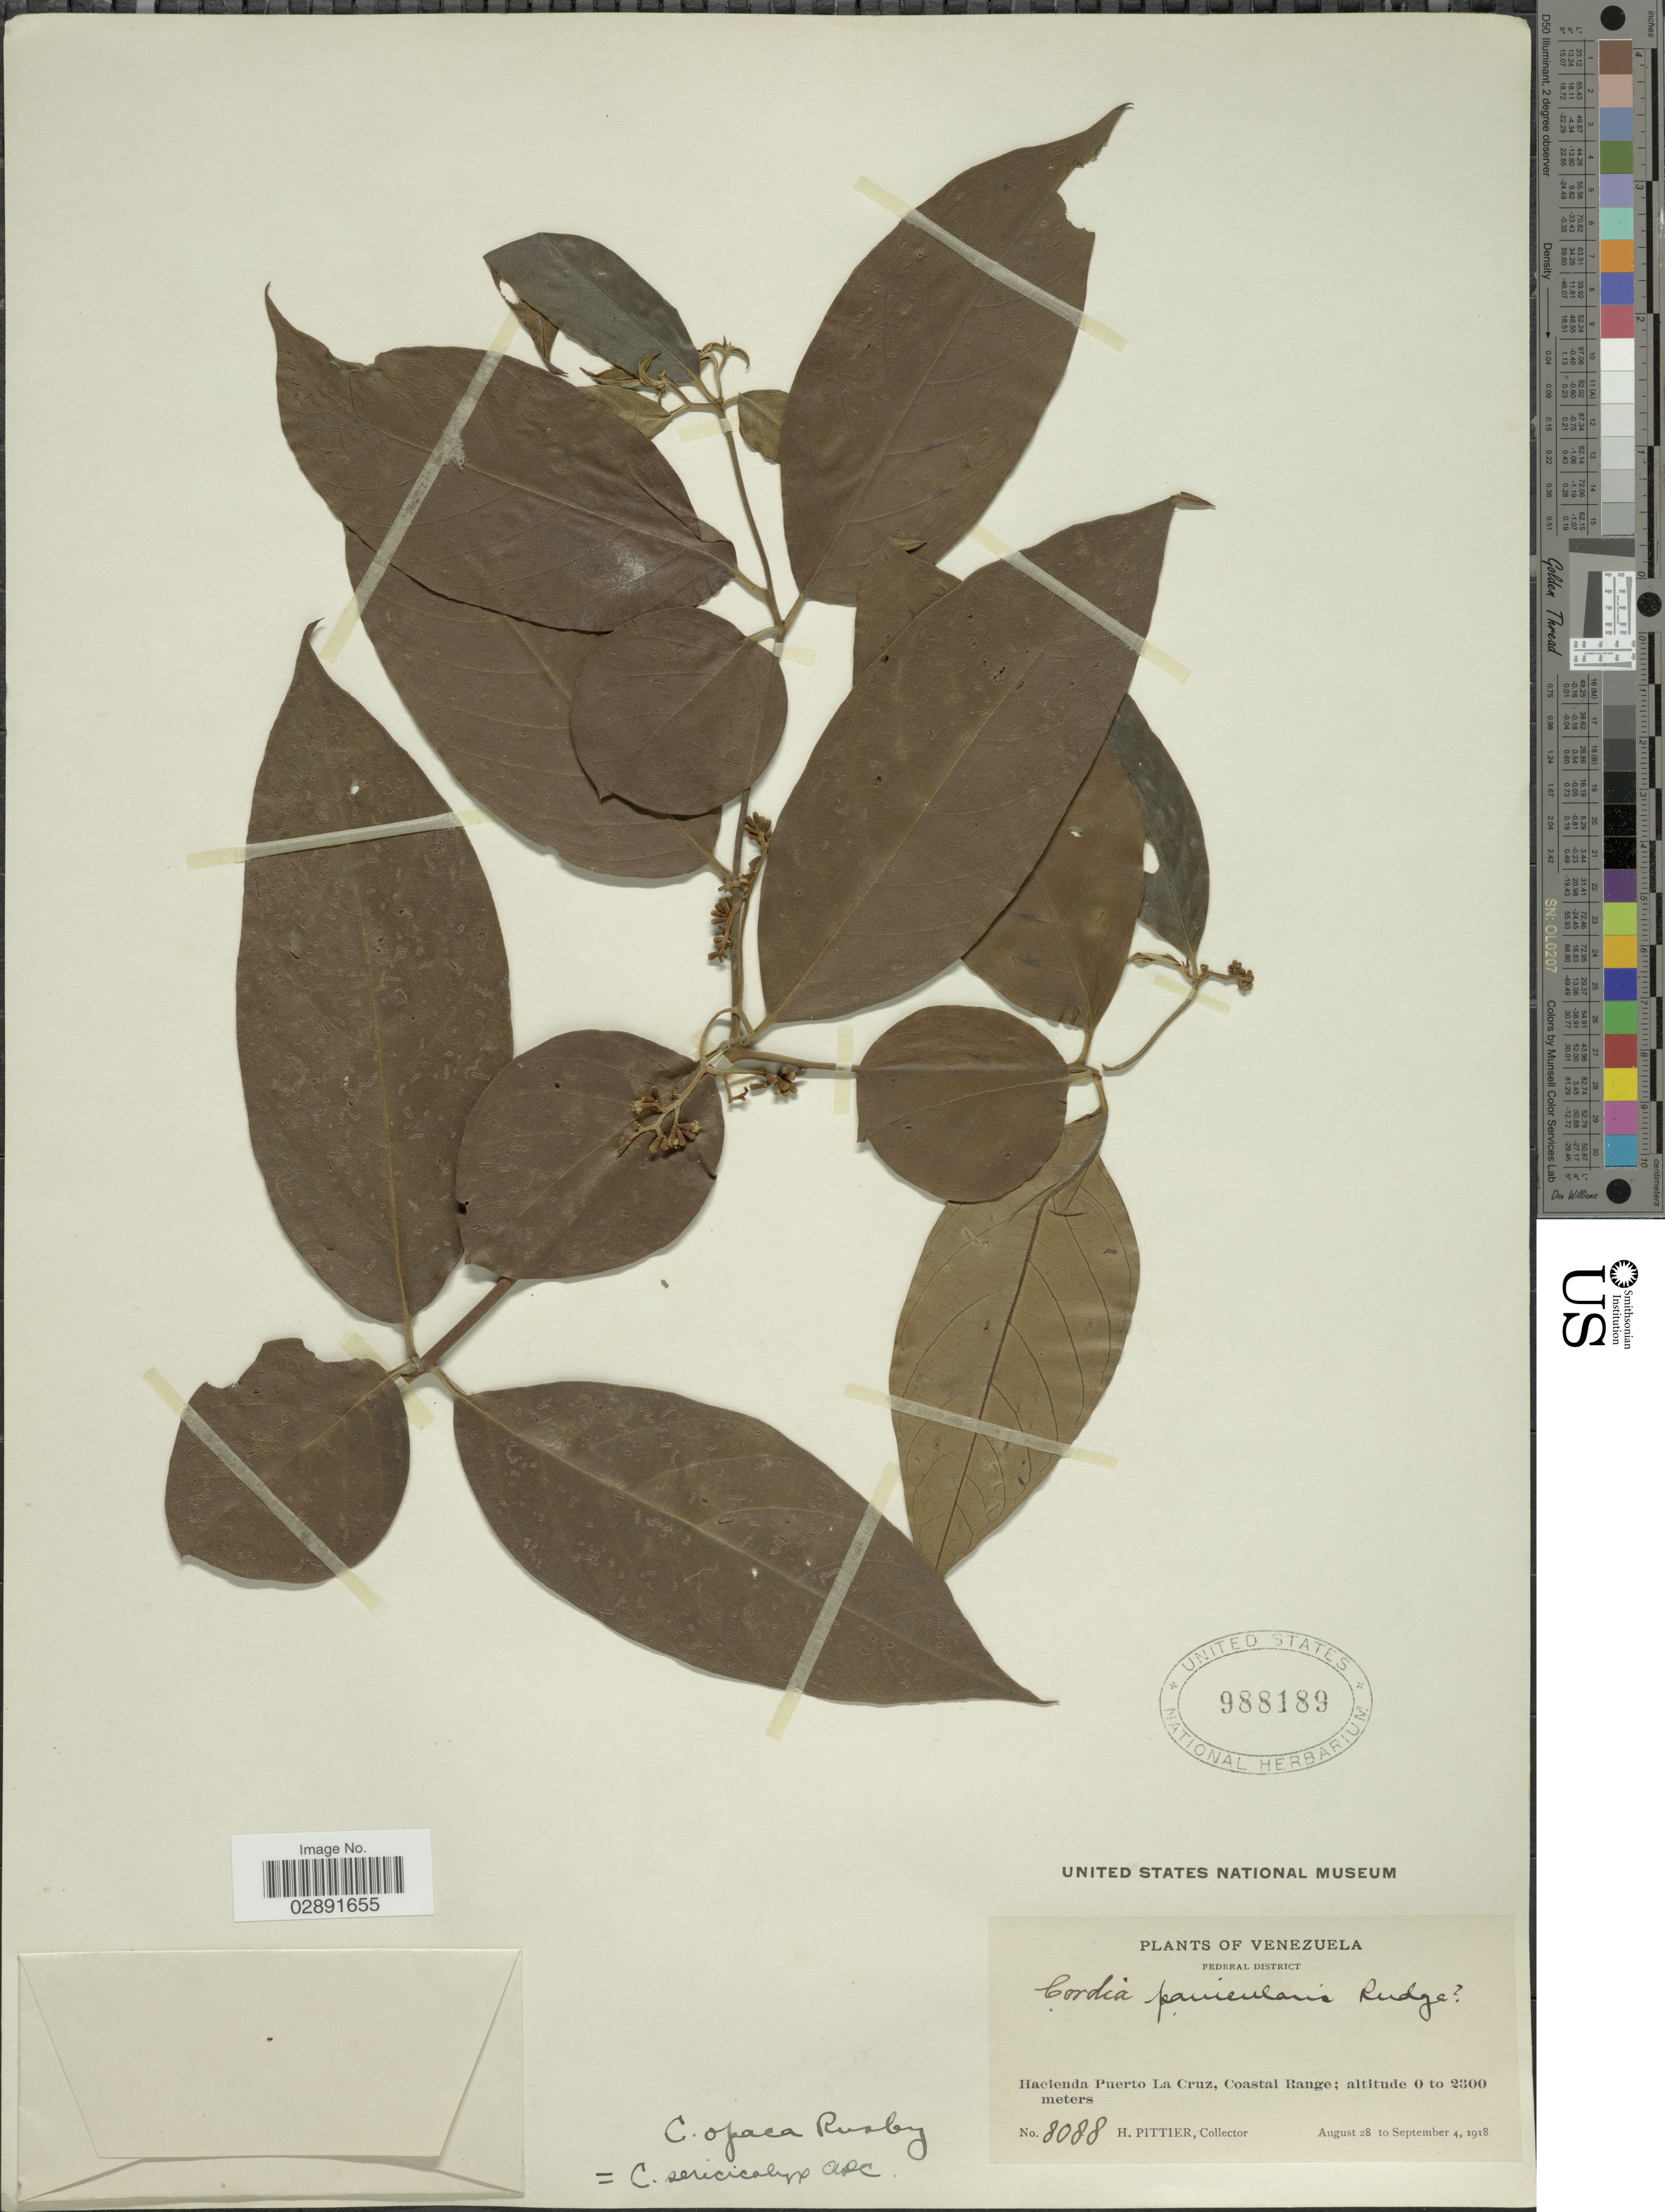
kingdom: Plantae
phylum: Tracheophyta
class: Magnoliopsida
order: Boraginales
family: Cordiaceae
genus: Cordia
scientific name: Cordia sericicalyx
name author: A. DC. in DC.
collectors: H. F. Pittier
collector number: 8088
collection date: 1918-08-28/1918-09-04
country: Venezuela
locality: Federal District. Hacienda Puerto La Cruz, Coastal Range.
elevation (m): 0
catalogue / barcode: US 988189